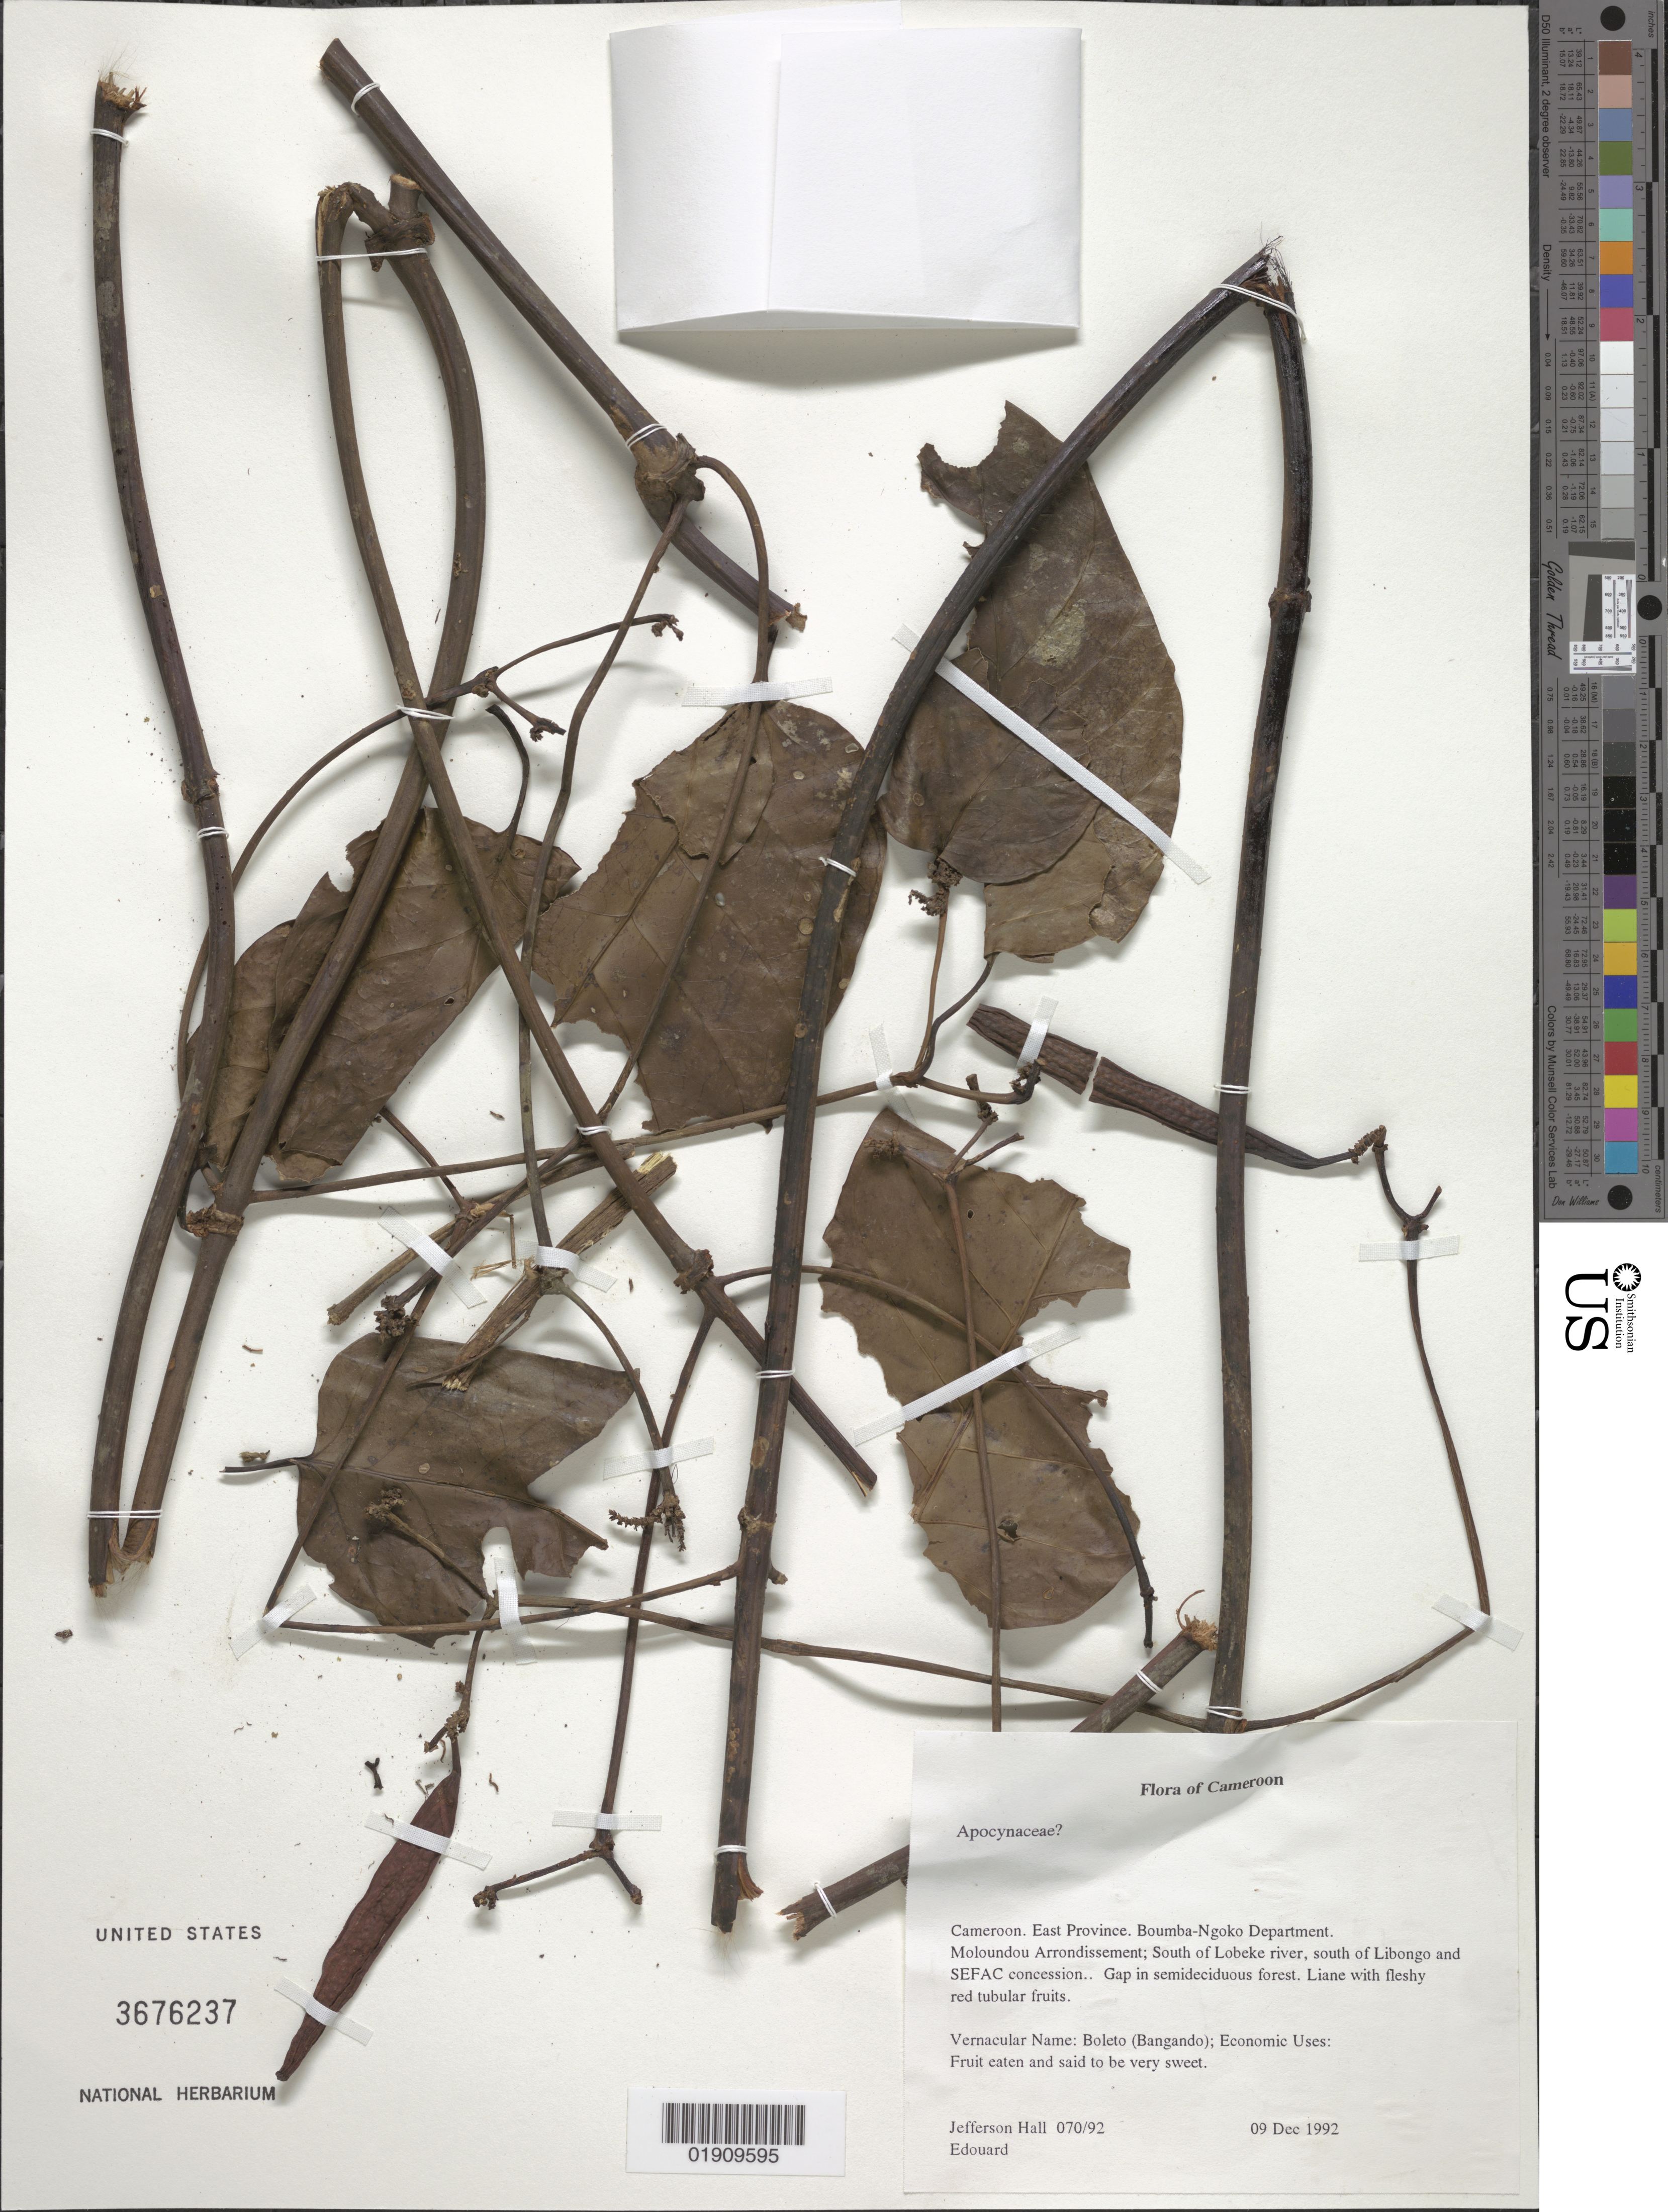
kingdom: Plantae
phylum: Tracheophyta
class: Magnoliopsida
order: Gentianales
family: Apocynaceae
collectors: J. Hall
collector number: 070/92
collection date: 1992-12-09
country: Cameroon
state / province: Est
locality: Boumba-Ngoko Department. Boumba-Ngoko Department. Moloundou Arroundissement; South of Lobeke river, south of Libongo and SEFAC concession.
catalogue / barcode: US 3676237